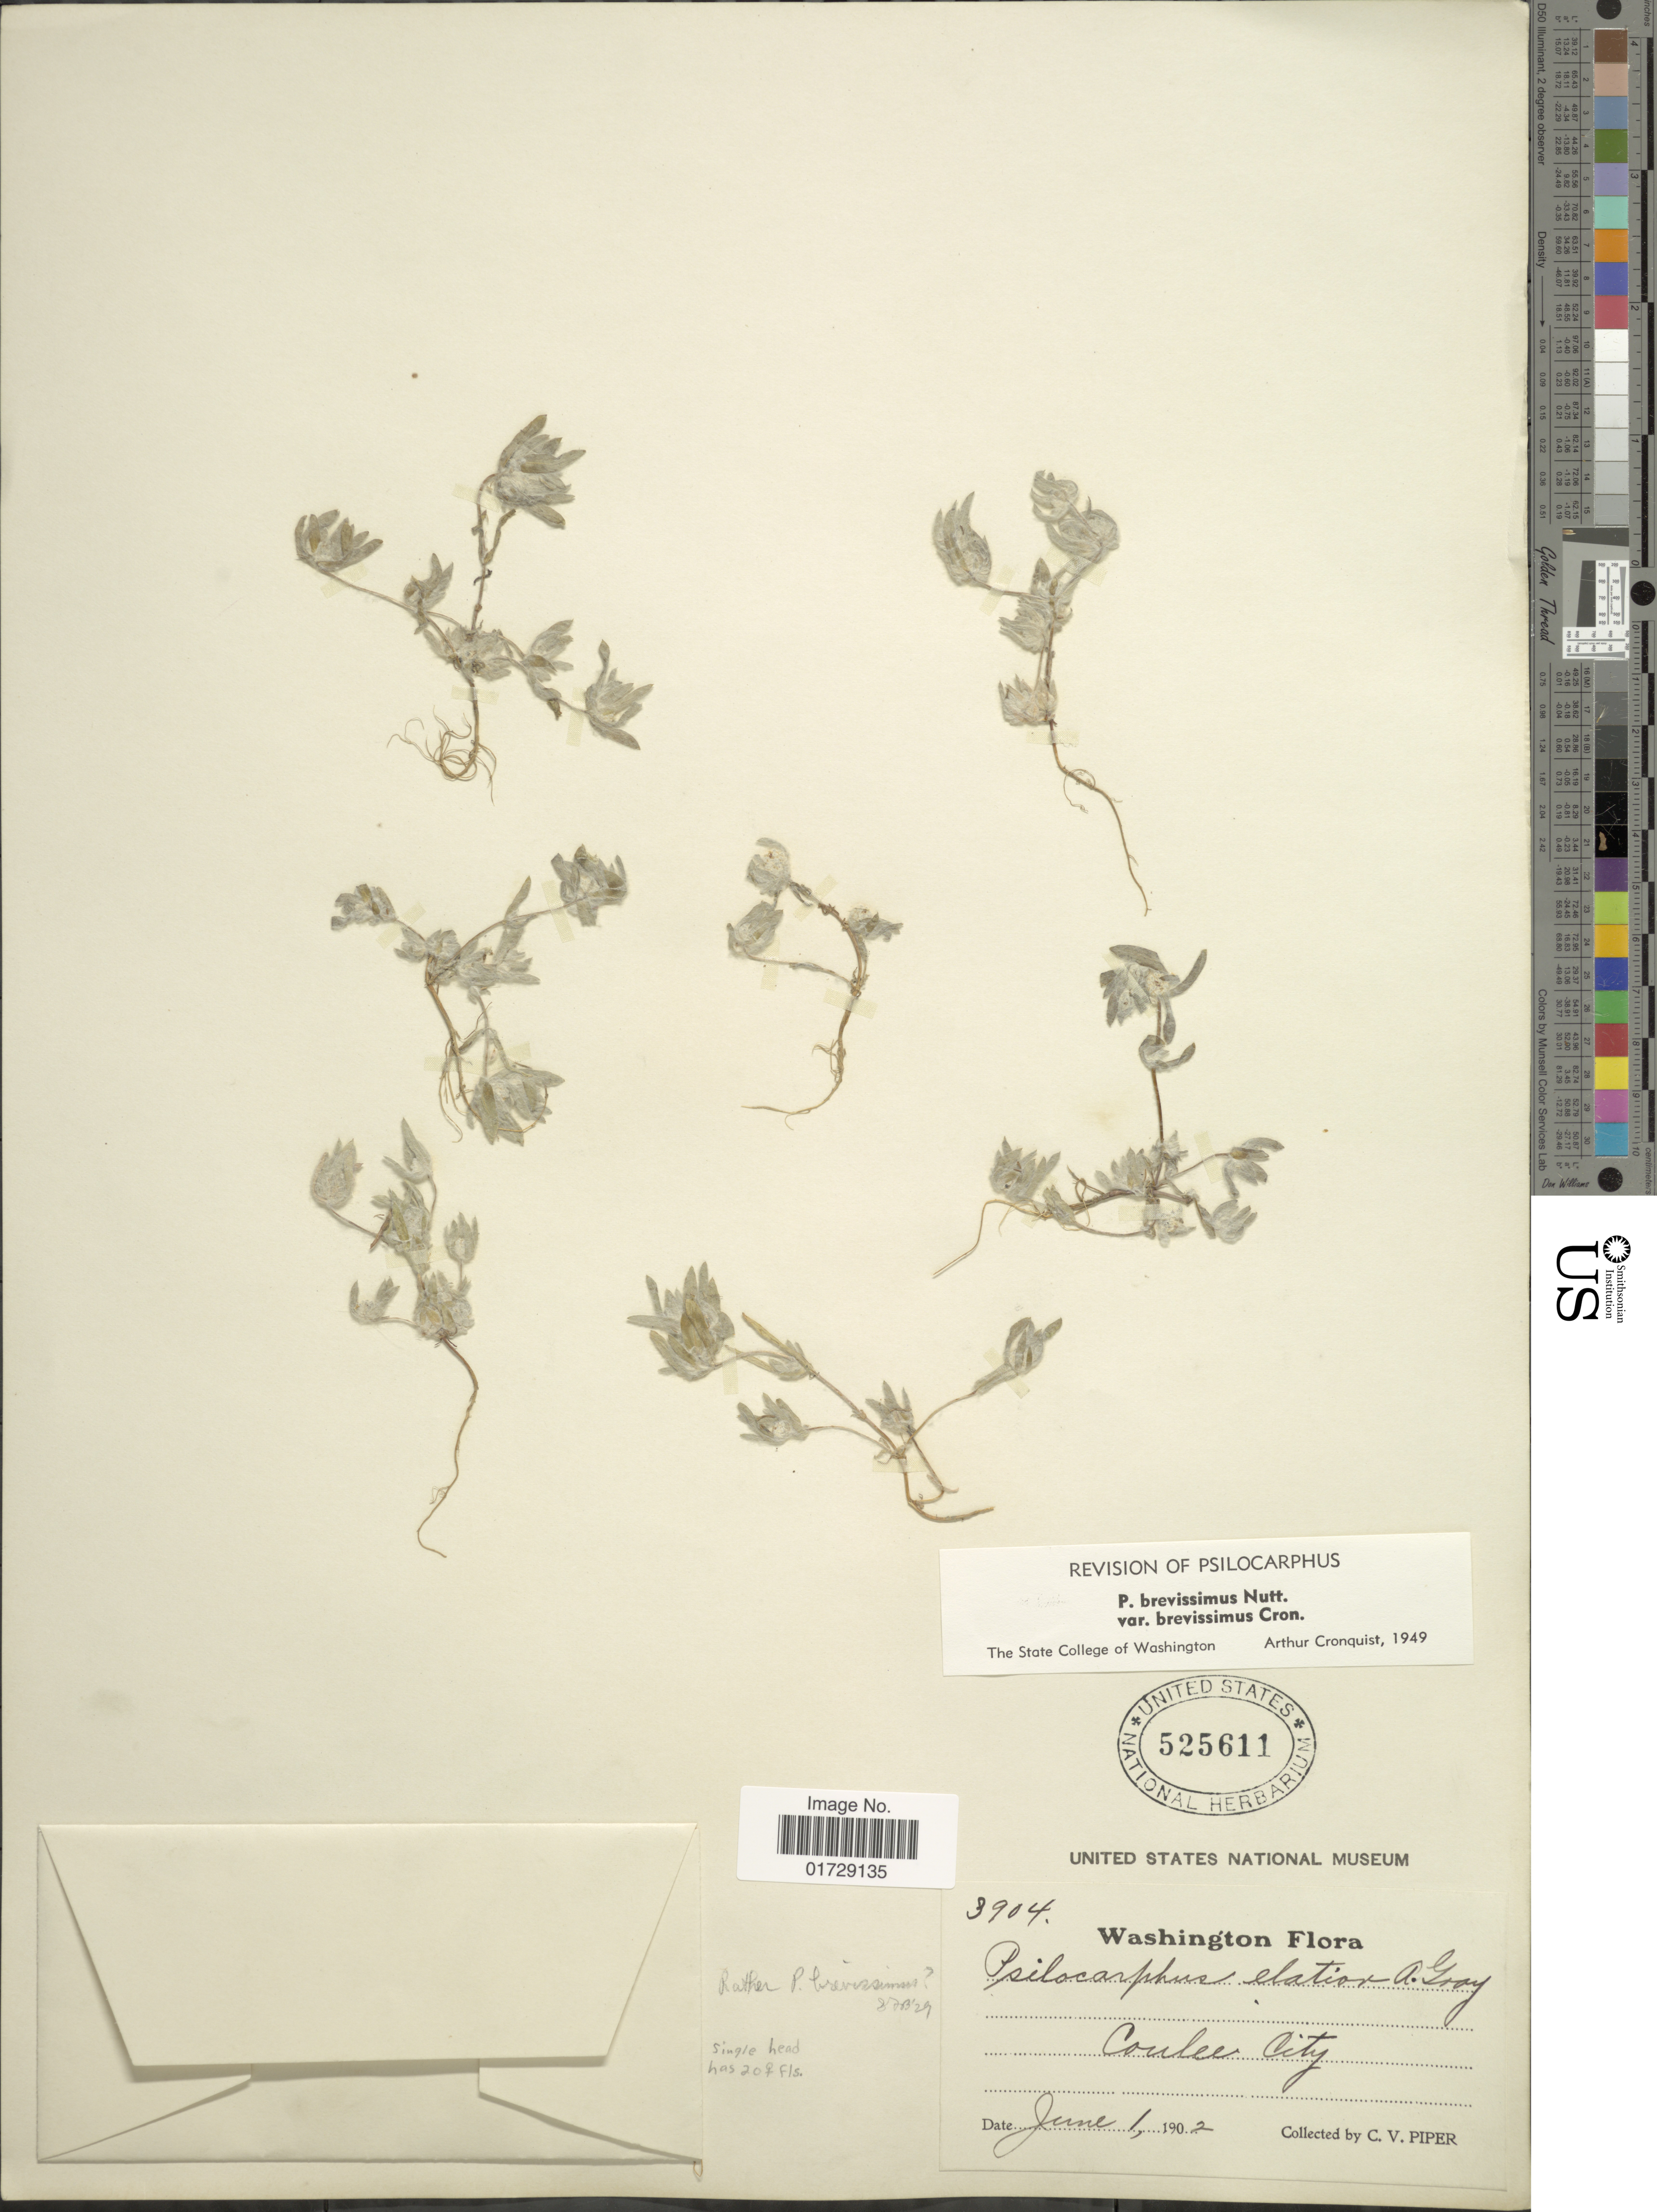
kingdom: Plantae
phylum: Tracheophyta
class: Magnoliopsida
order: Asterales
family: Asteraceae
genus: Psilocarphus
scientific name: Psilocarphus brevissimus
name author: Nutt.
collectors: C. V. Piper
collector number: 3904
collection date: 1902-06-01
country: United States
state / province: Washington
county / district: Grant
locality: Coulee City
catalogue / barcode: US 525611